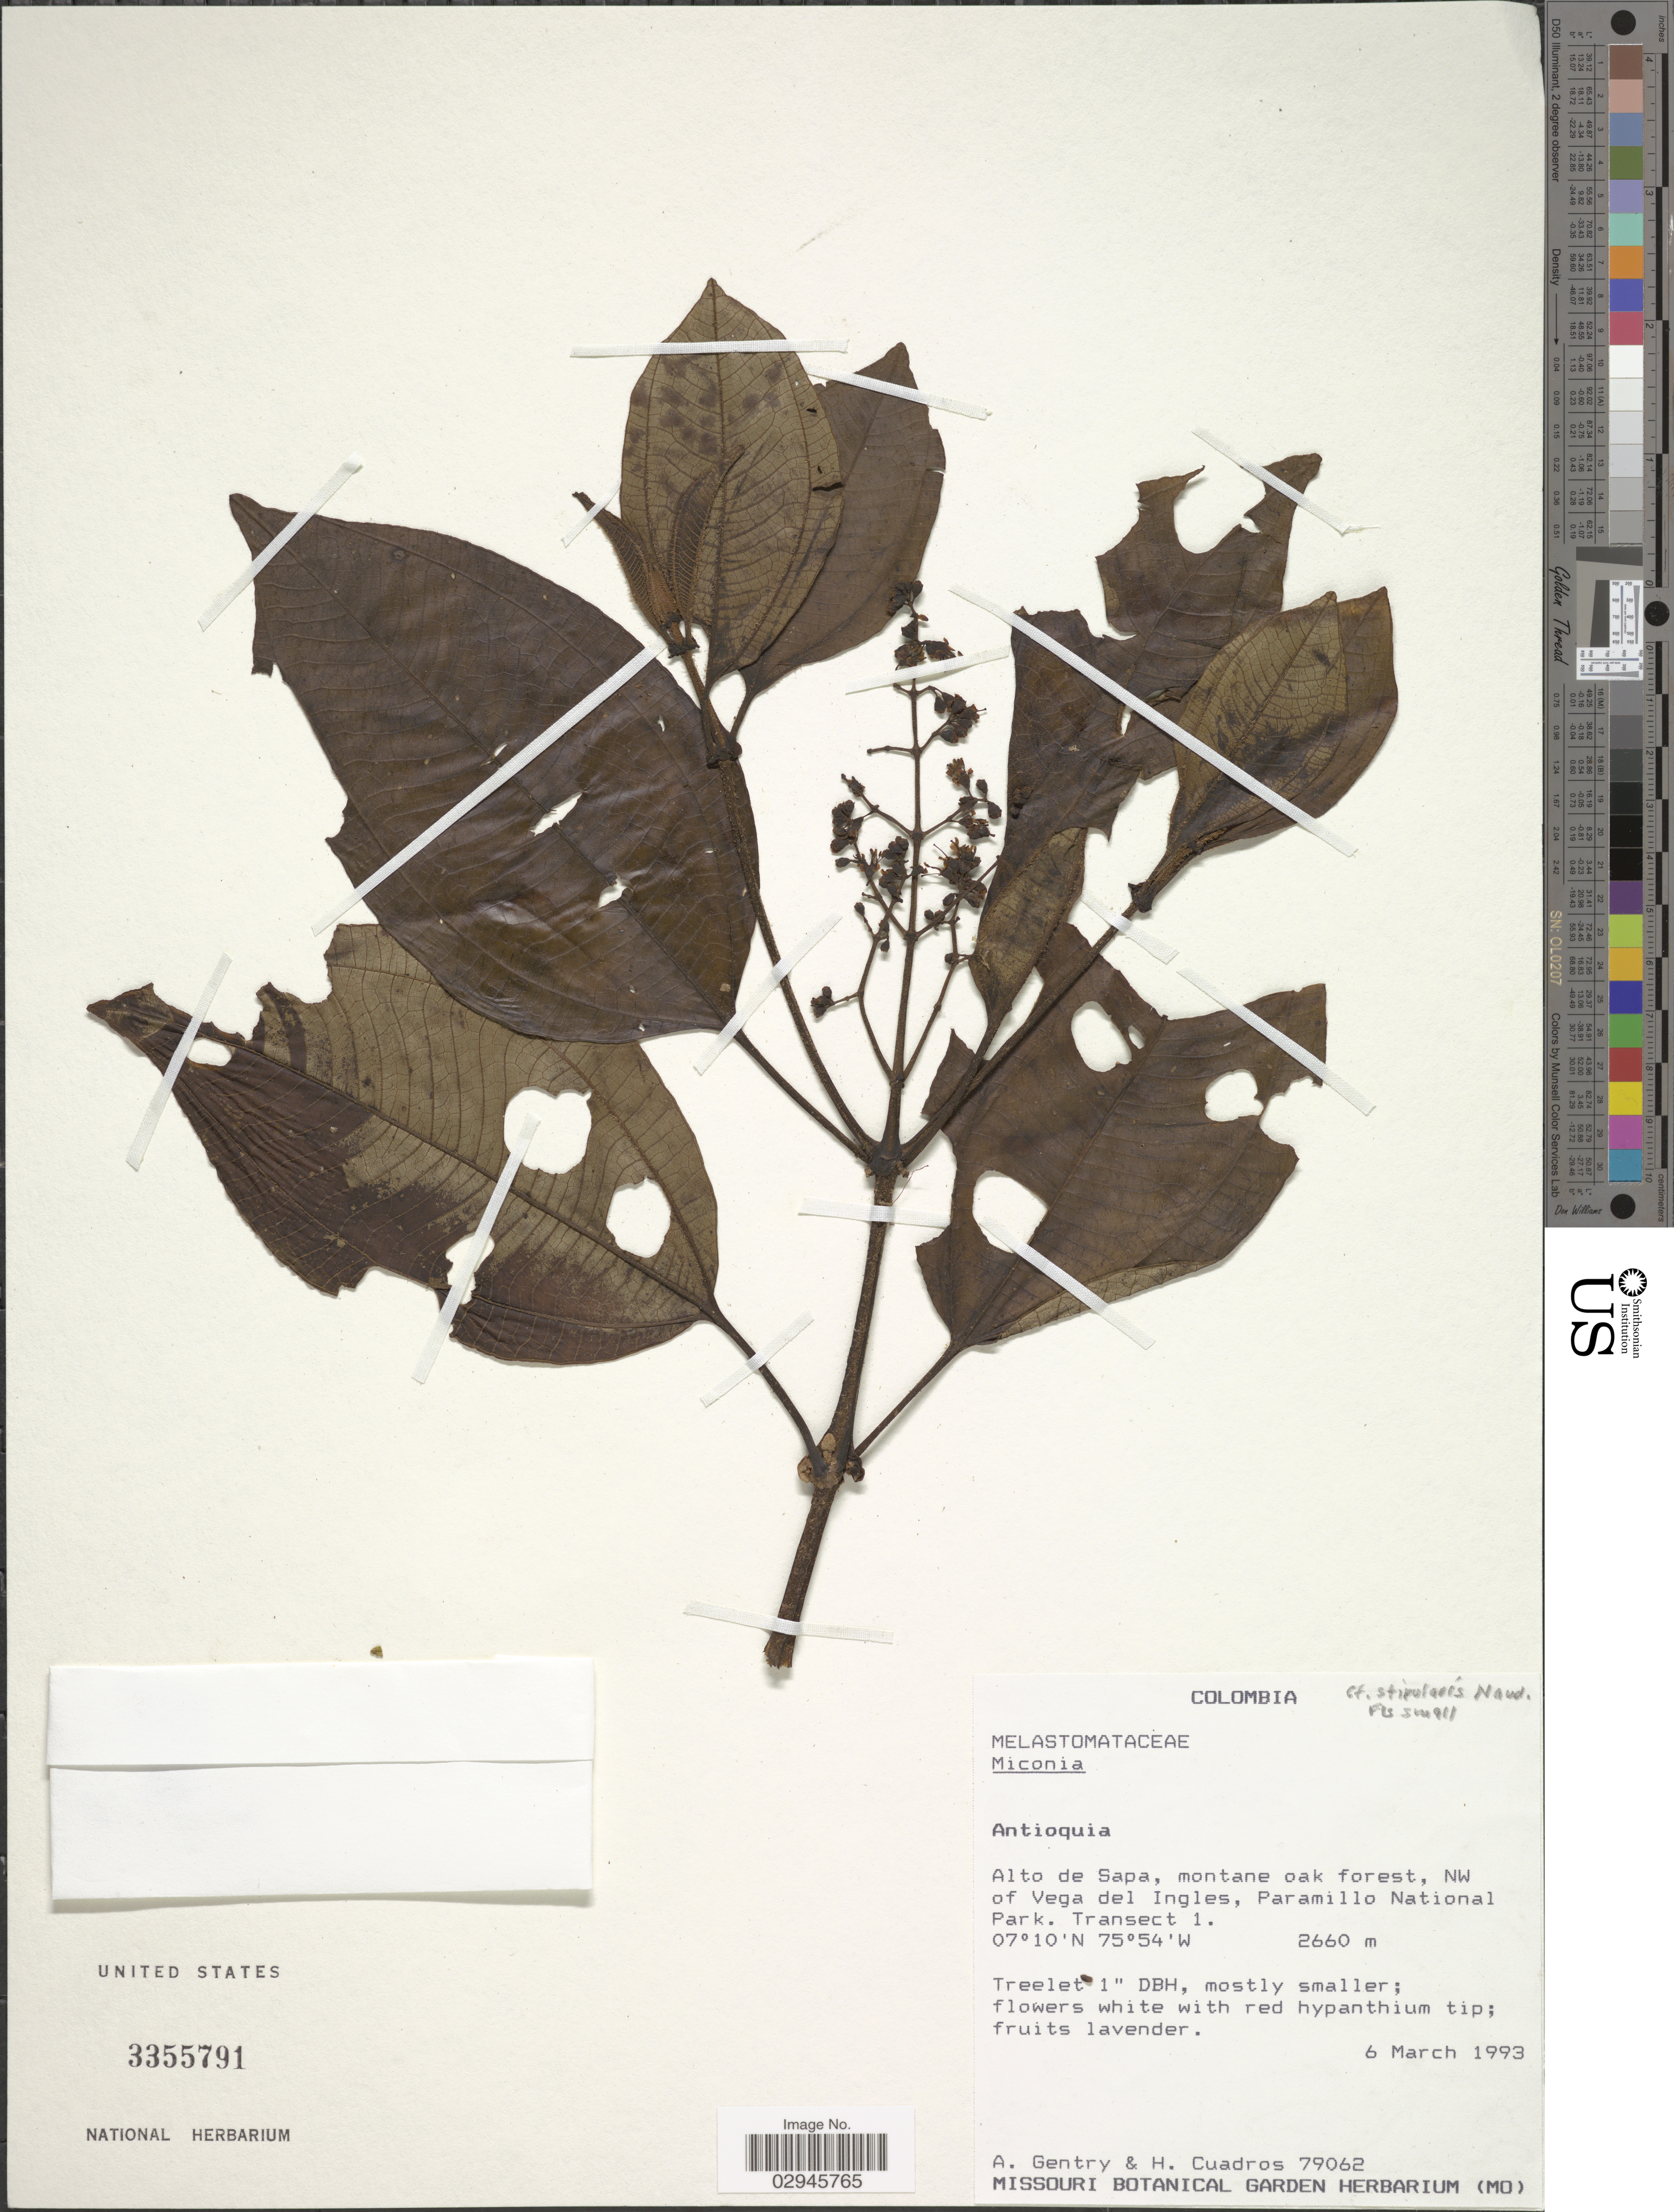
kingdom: Plantae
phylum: Tracheophyta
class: Magnoliopsida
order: Myrtales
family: Melastomataceae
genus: Miconia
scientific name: Miconia sp.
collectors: A. H. Gentry & H. Cuadros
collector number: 79062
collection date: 1993-03-06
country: Colombia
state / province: Antioquia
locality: Alto de Sapa, montane oak forest, NW of Vega del Ingles, Paramillo National Park. Transect 1.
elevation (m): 2660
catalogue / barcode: US 3355791